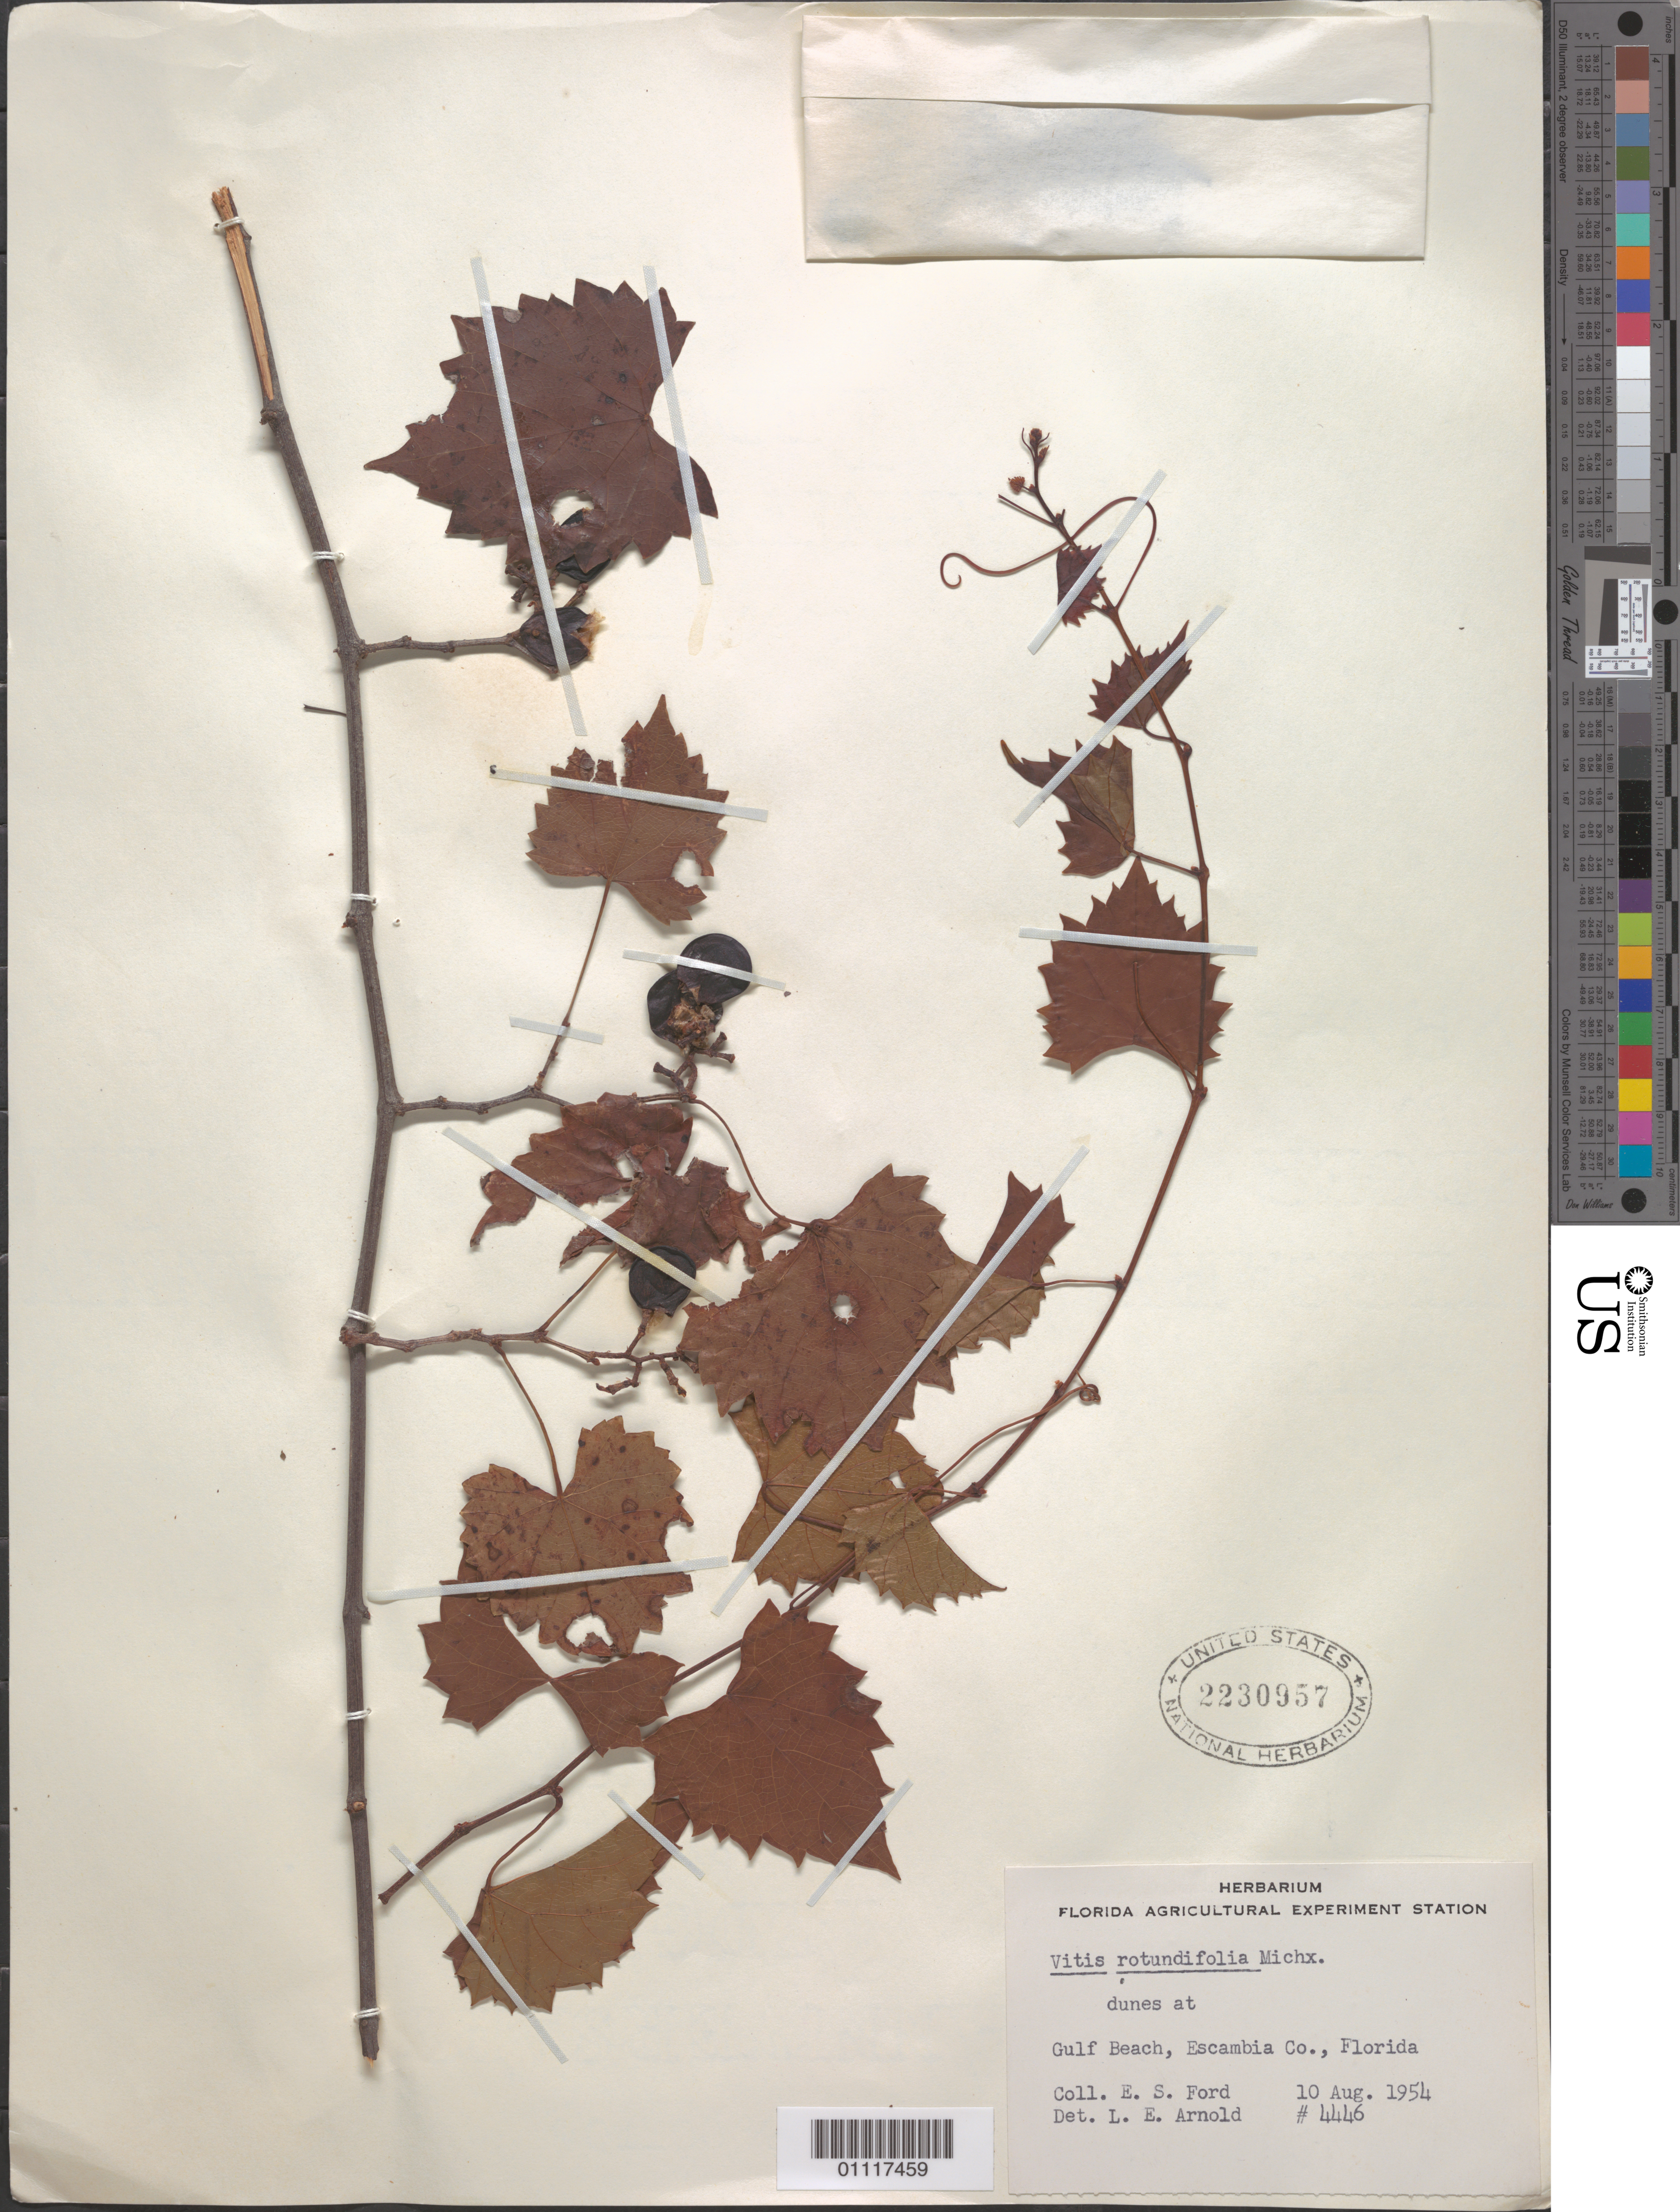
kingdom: Plantae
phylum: Tracheophyta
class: Magnoliopsida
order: Vitales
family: Vitaceae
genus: Vitis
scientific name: Vitis rotundifolia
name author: Michx.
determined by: Arnold, L. E.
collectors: E. Ford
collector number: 4446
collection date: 1954-08-10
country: United States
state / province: Florida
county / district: Escambia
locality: dunes at Gulf Beach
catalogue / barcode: US 2230957